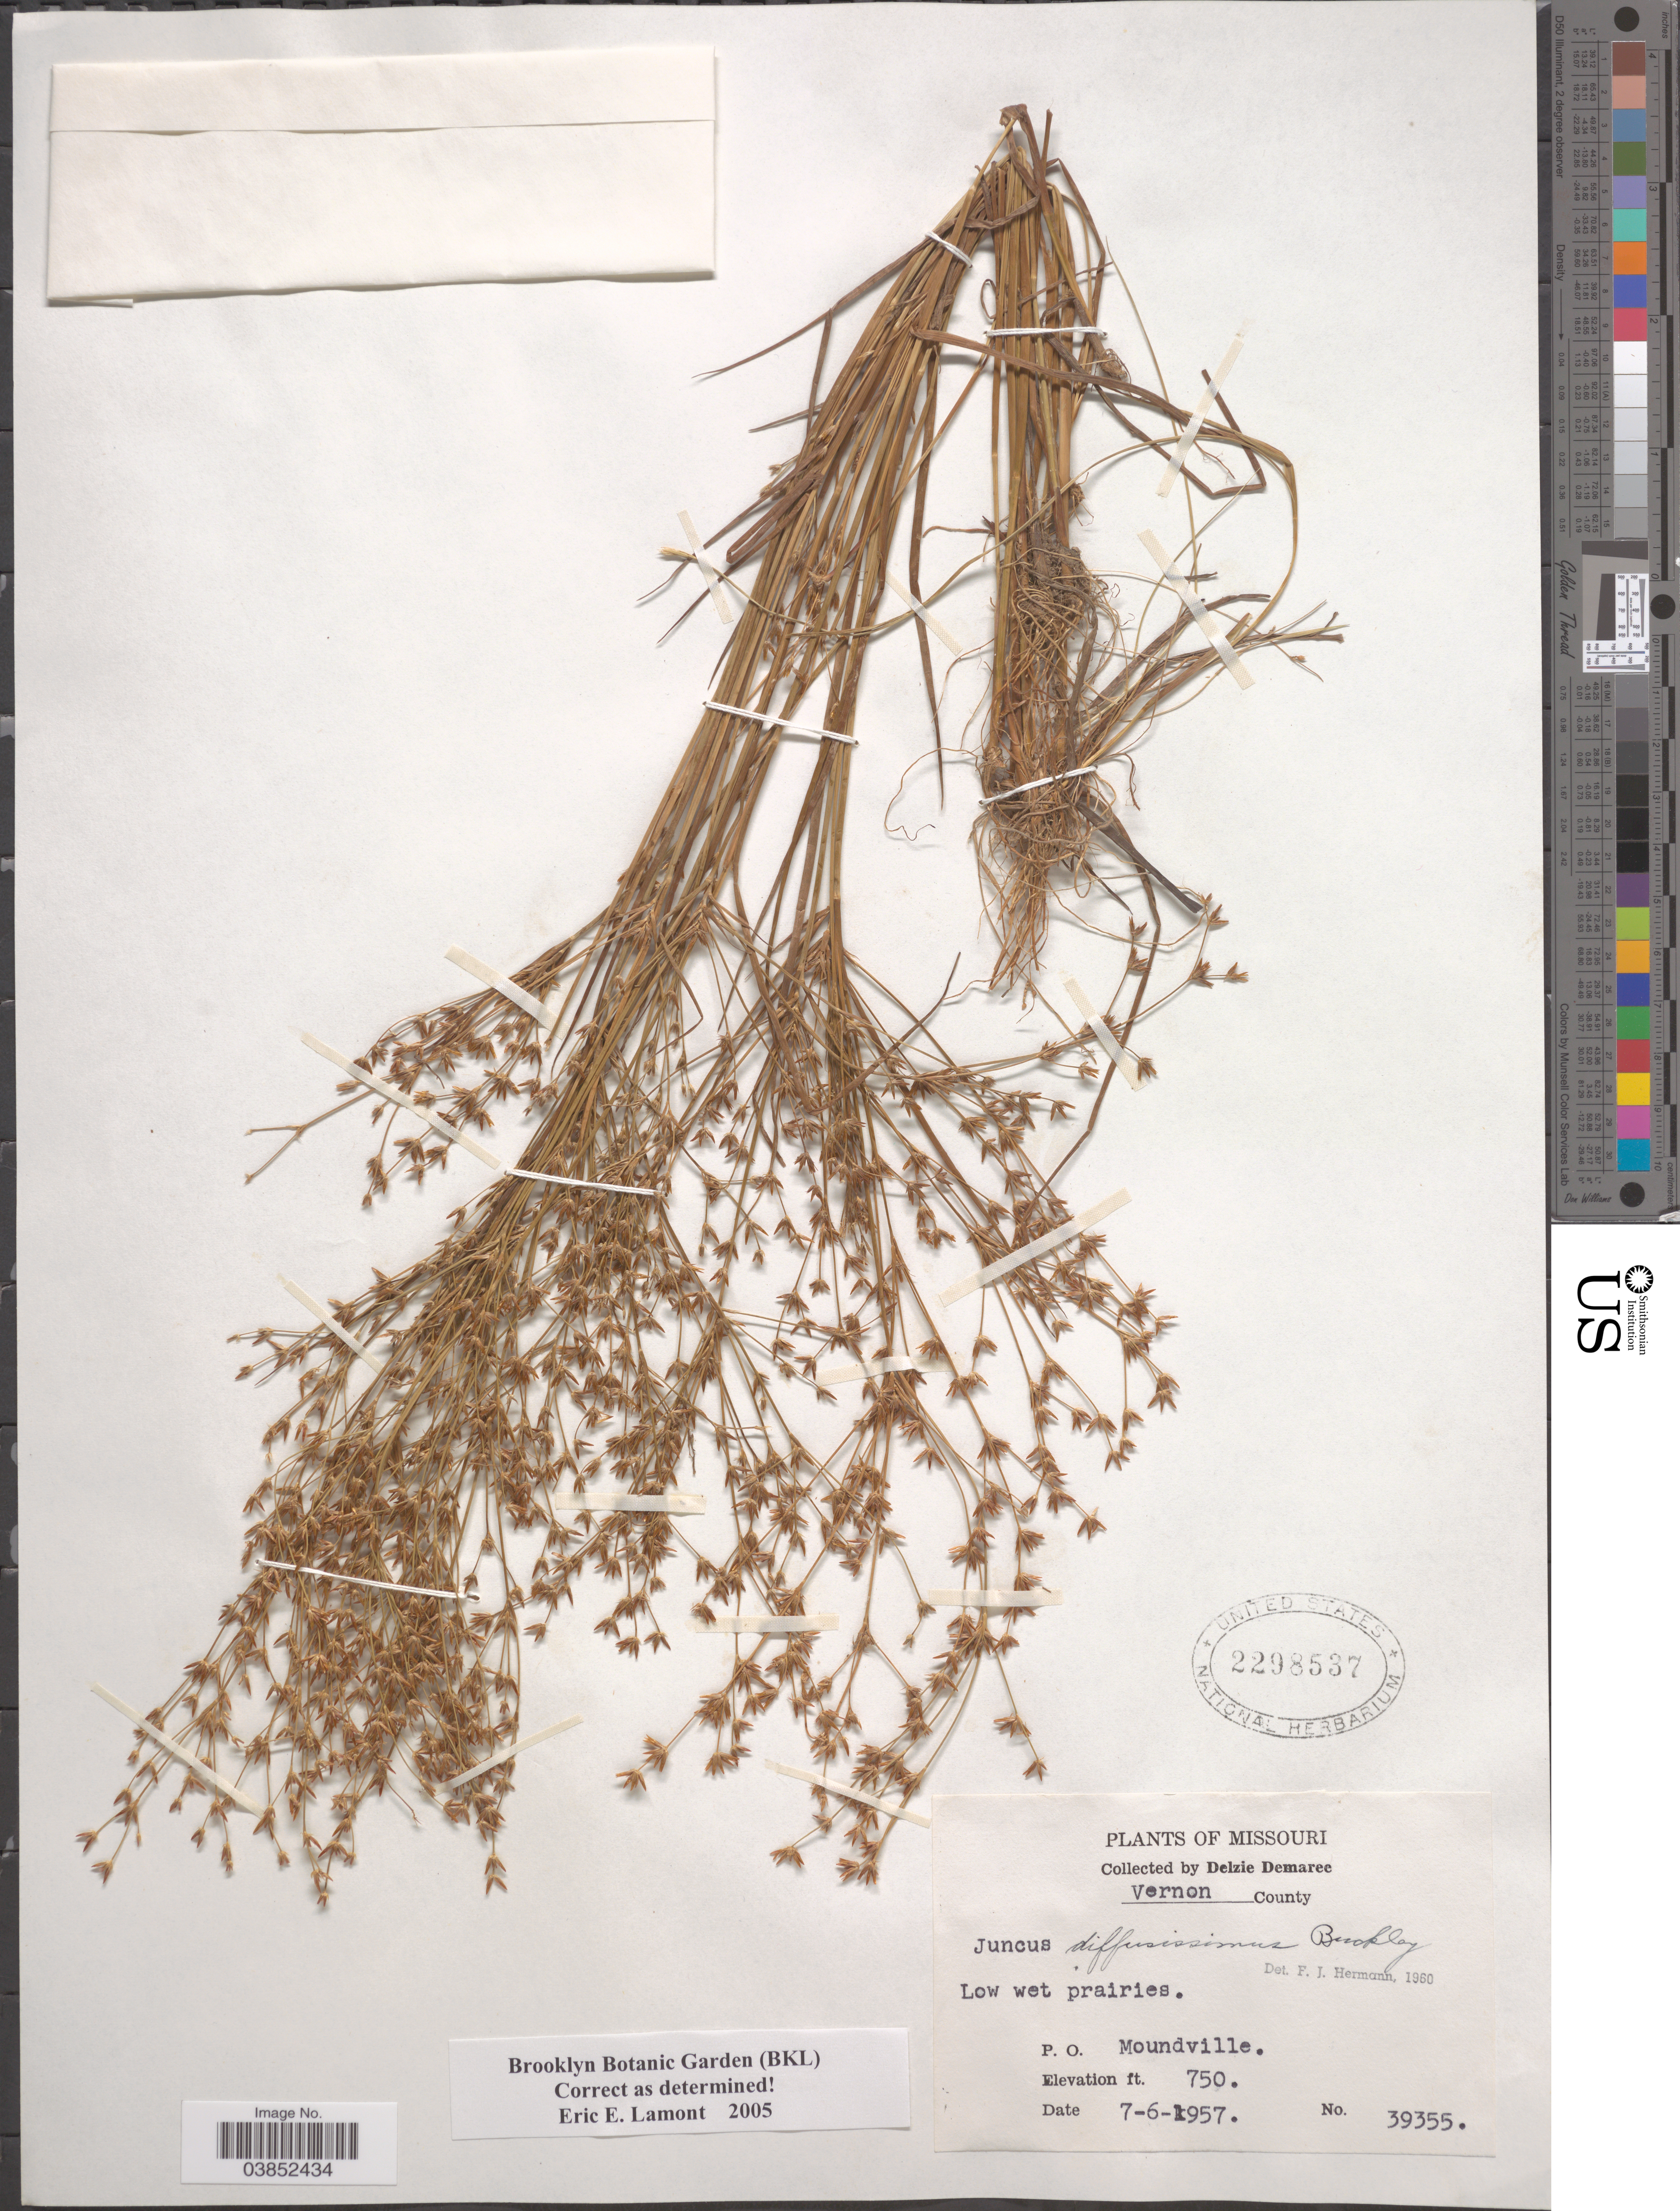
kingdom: Plantae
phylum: Tracheophyta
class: Liliopsida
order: Poales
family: Juncaceae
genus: Juncus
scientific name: Juncus diffusissimus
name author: Buckley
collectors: D. Demaree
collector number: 39355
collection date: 1957-07-06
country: United States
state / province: Missouri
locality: Vernon County. P. O. Moundville.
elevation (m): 229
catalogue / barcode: US 2298537